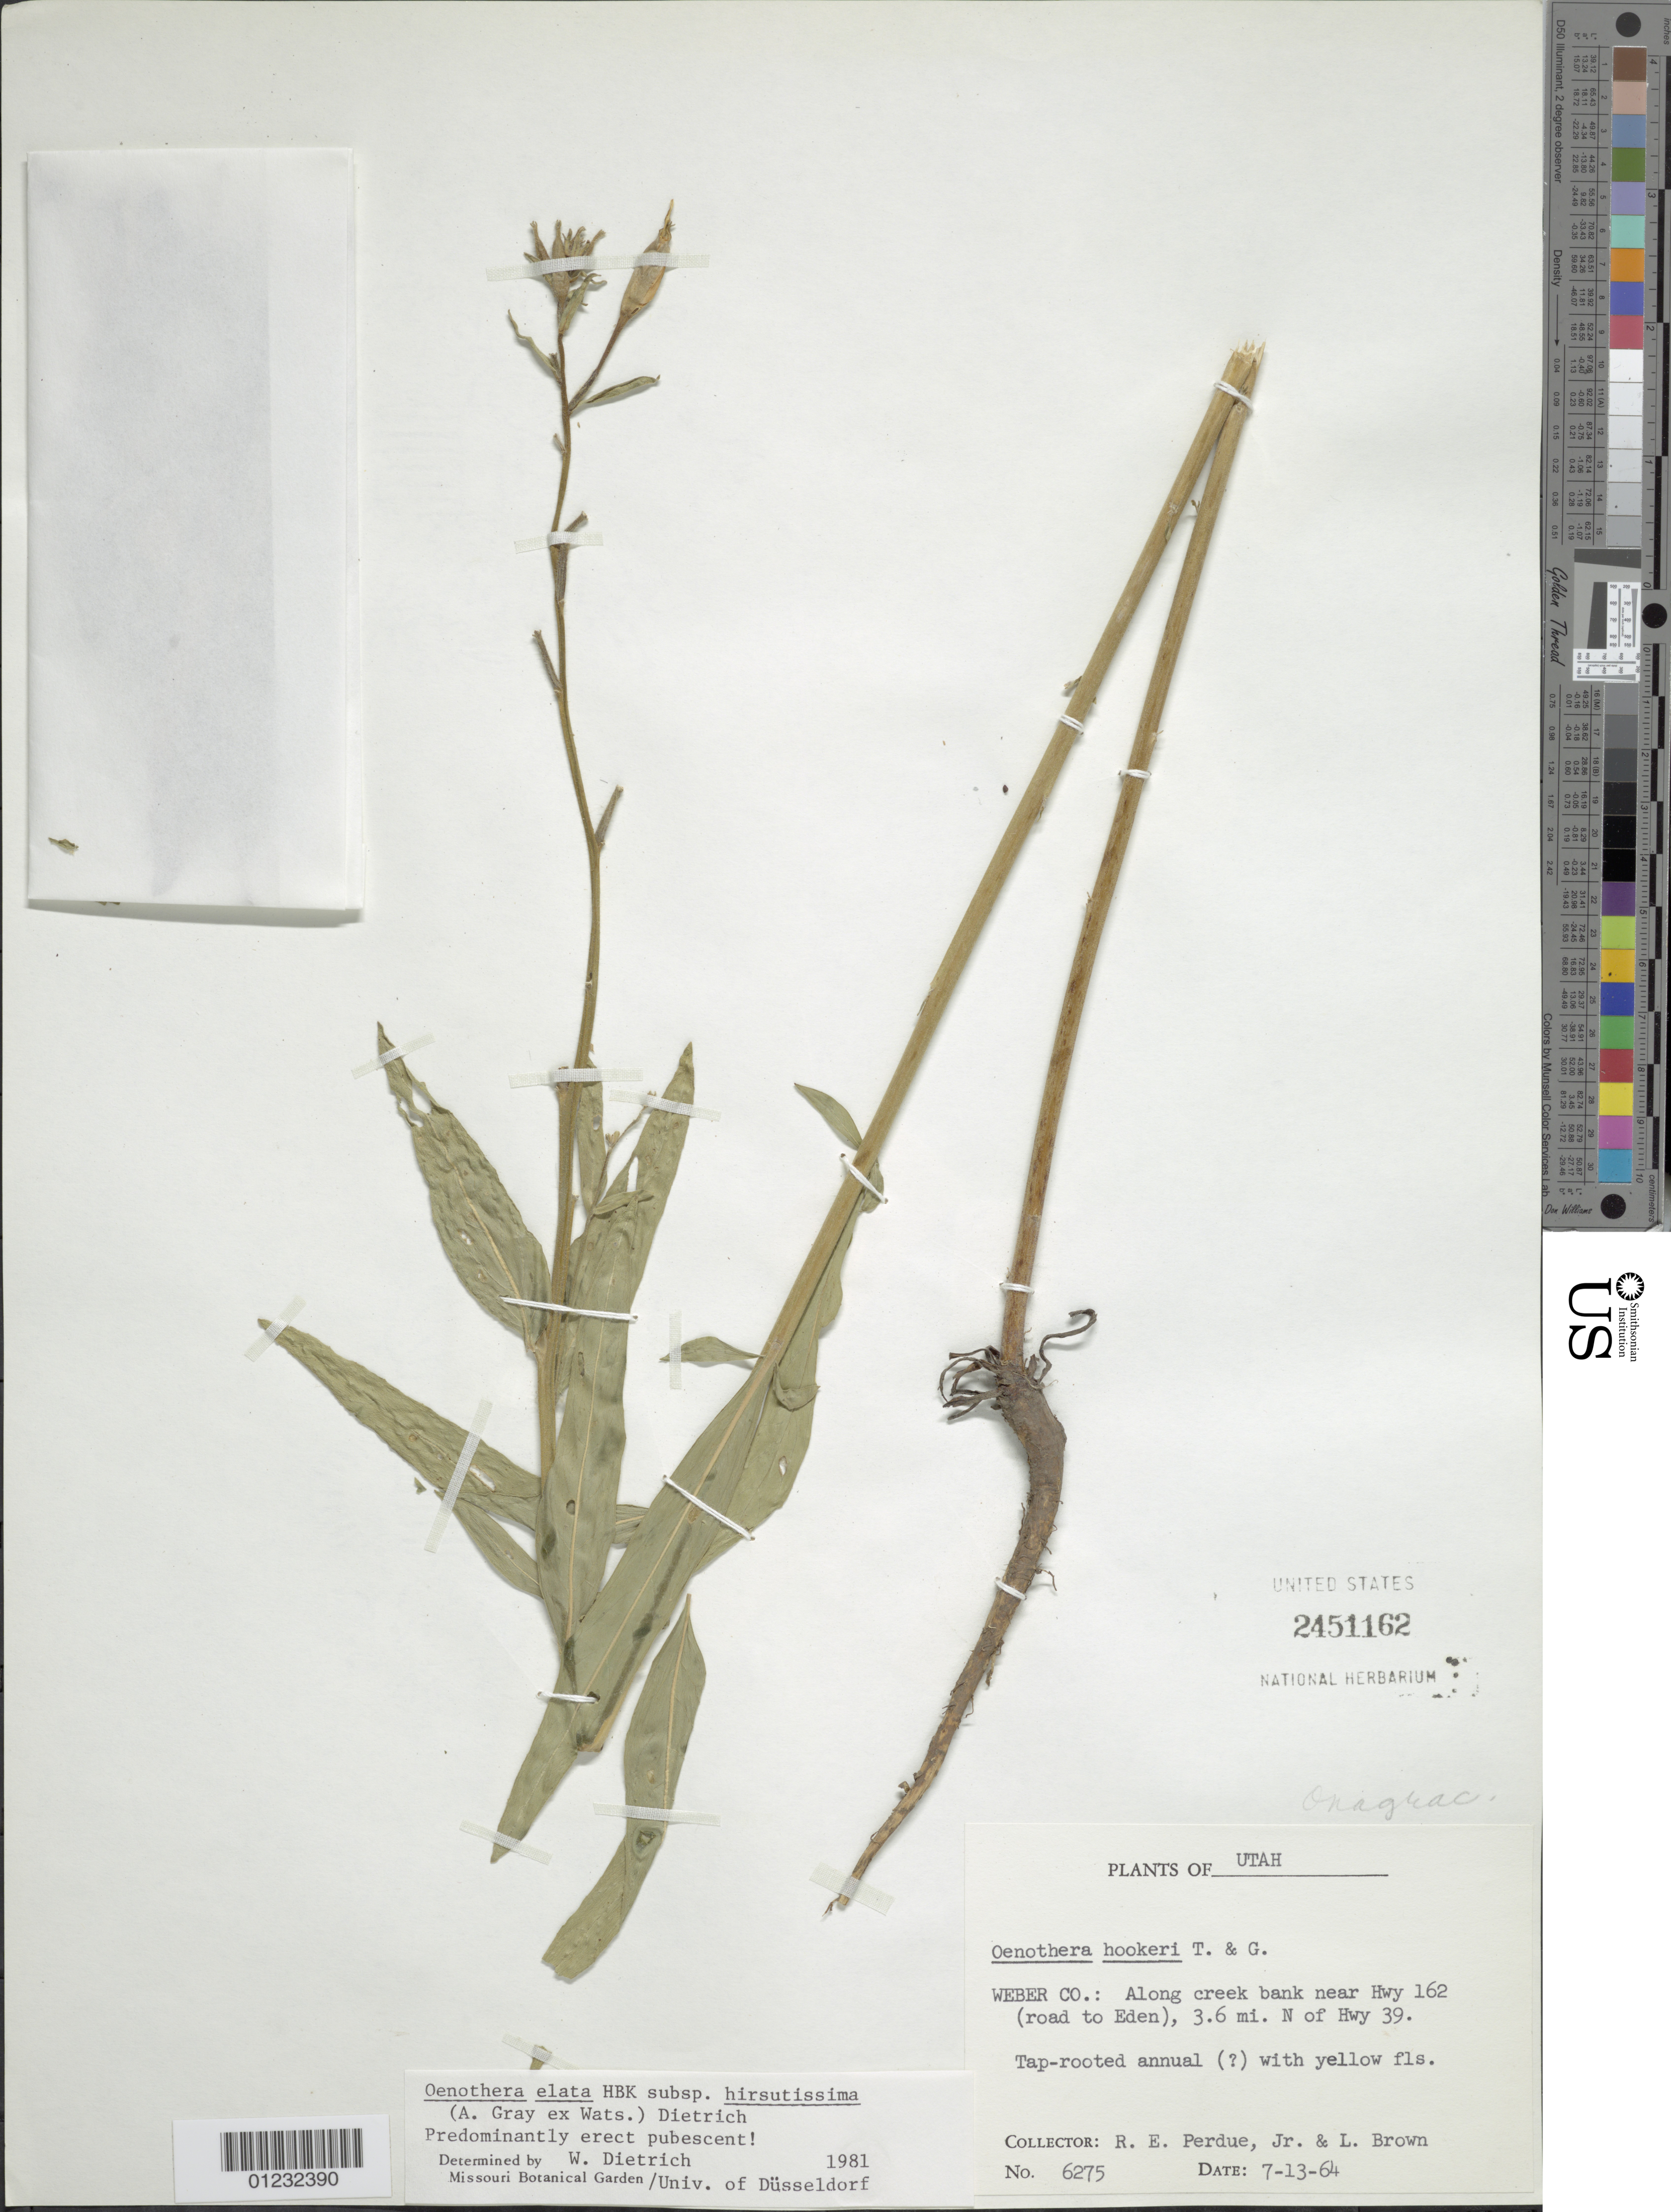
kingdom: Plantae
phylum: Tracheophyta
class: Magnoliopsida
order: Myrtales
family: Onagraceae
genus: Oenothera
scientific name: Oenothera elata subsp. hirsutissima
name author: (A. Gray ex S. Watson) W. Dietr.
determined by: Dietrich, W.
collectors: R. E. Perdue, J. Brown & L. Brown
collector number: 6275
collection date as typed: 7-13-64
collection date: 1964-07-13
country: United States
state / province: Utah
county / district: Weber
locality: Along creek bank near Hwy 162 (road to Eden), 3.6 mi N of Hwy 39.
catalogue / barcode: US 2451162